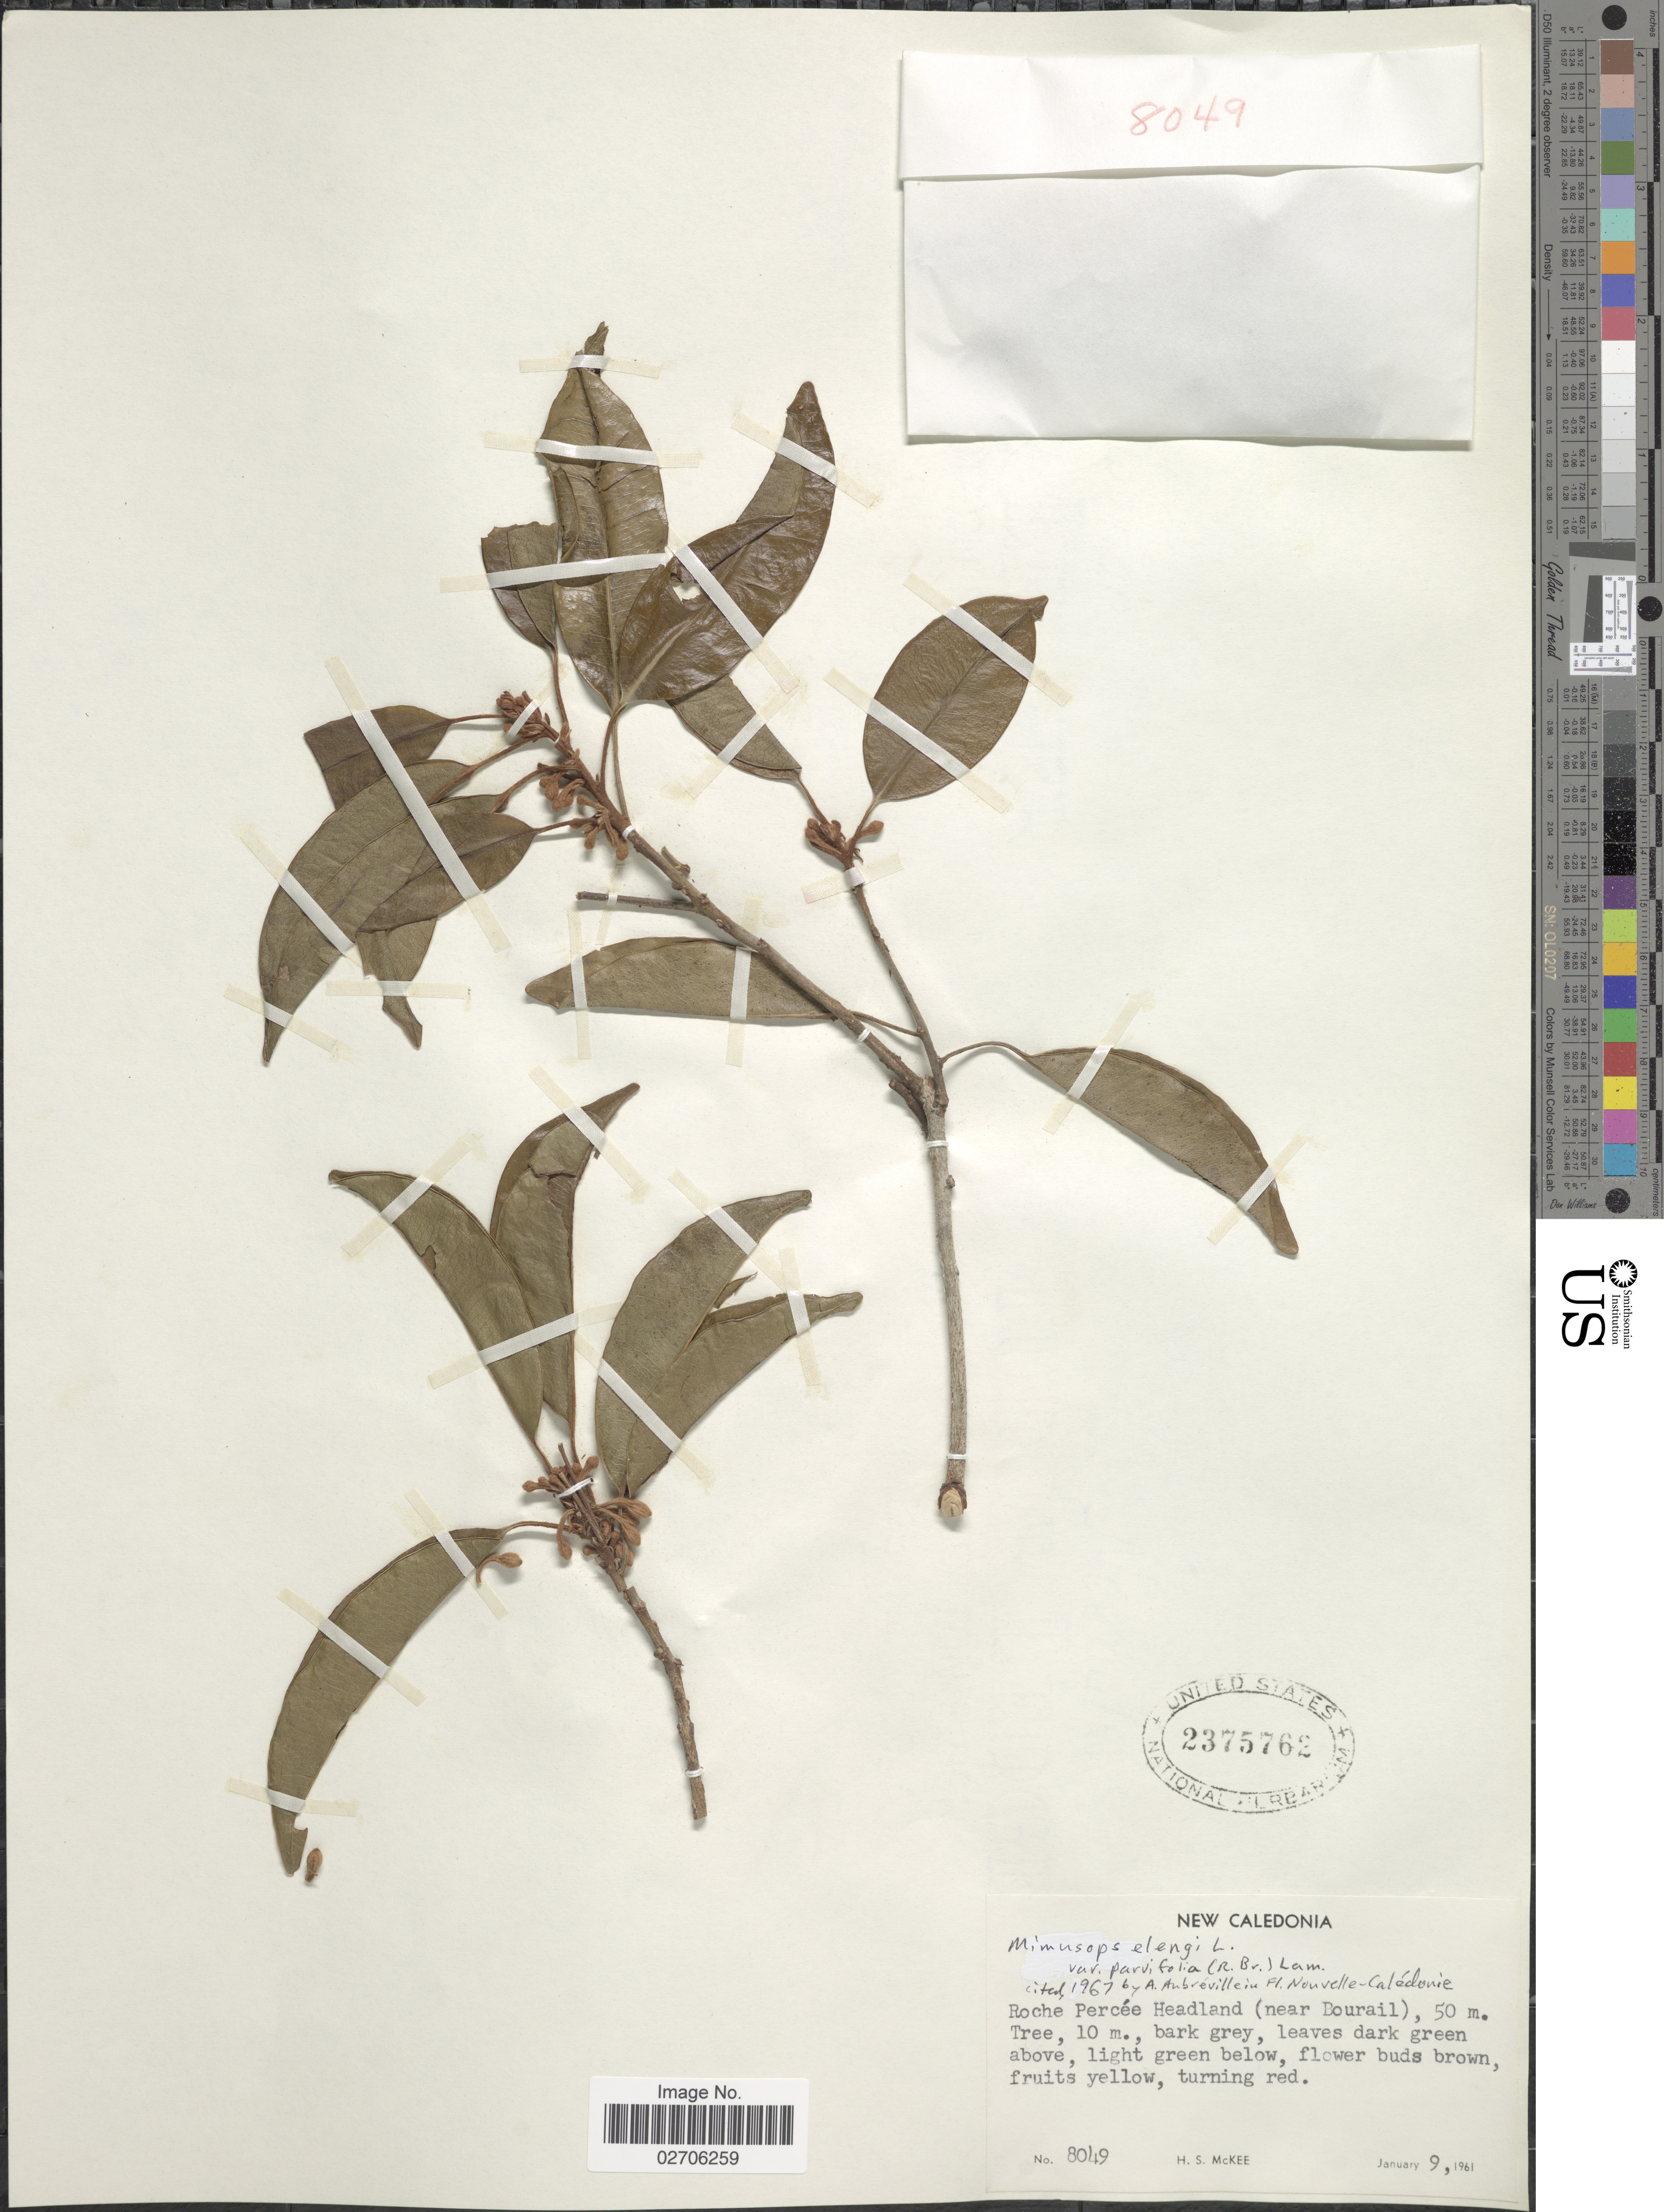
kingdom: Plantae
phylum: Tracheophyta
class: Magnoliopsida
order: Ericales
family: Sapotaceae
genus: Mimusops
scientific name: Mimusops elengi var. parvifolia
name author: (R. Br.) H.J. Lam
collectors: H. S. McKee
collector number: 8049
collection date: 1961-01-09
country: New Caledonia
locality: Roche Perceé Headland (near Bourail).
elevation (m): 50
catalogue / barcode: US 2375762